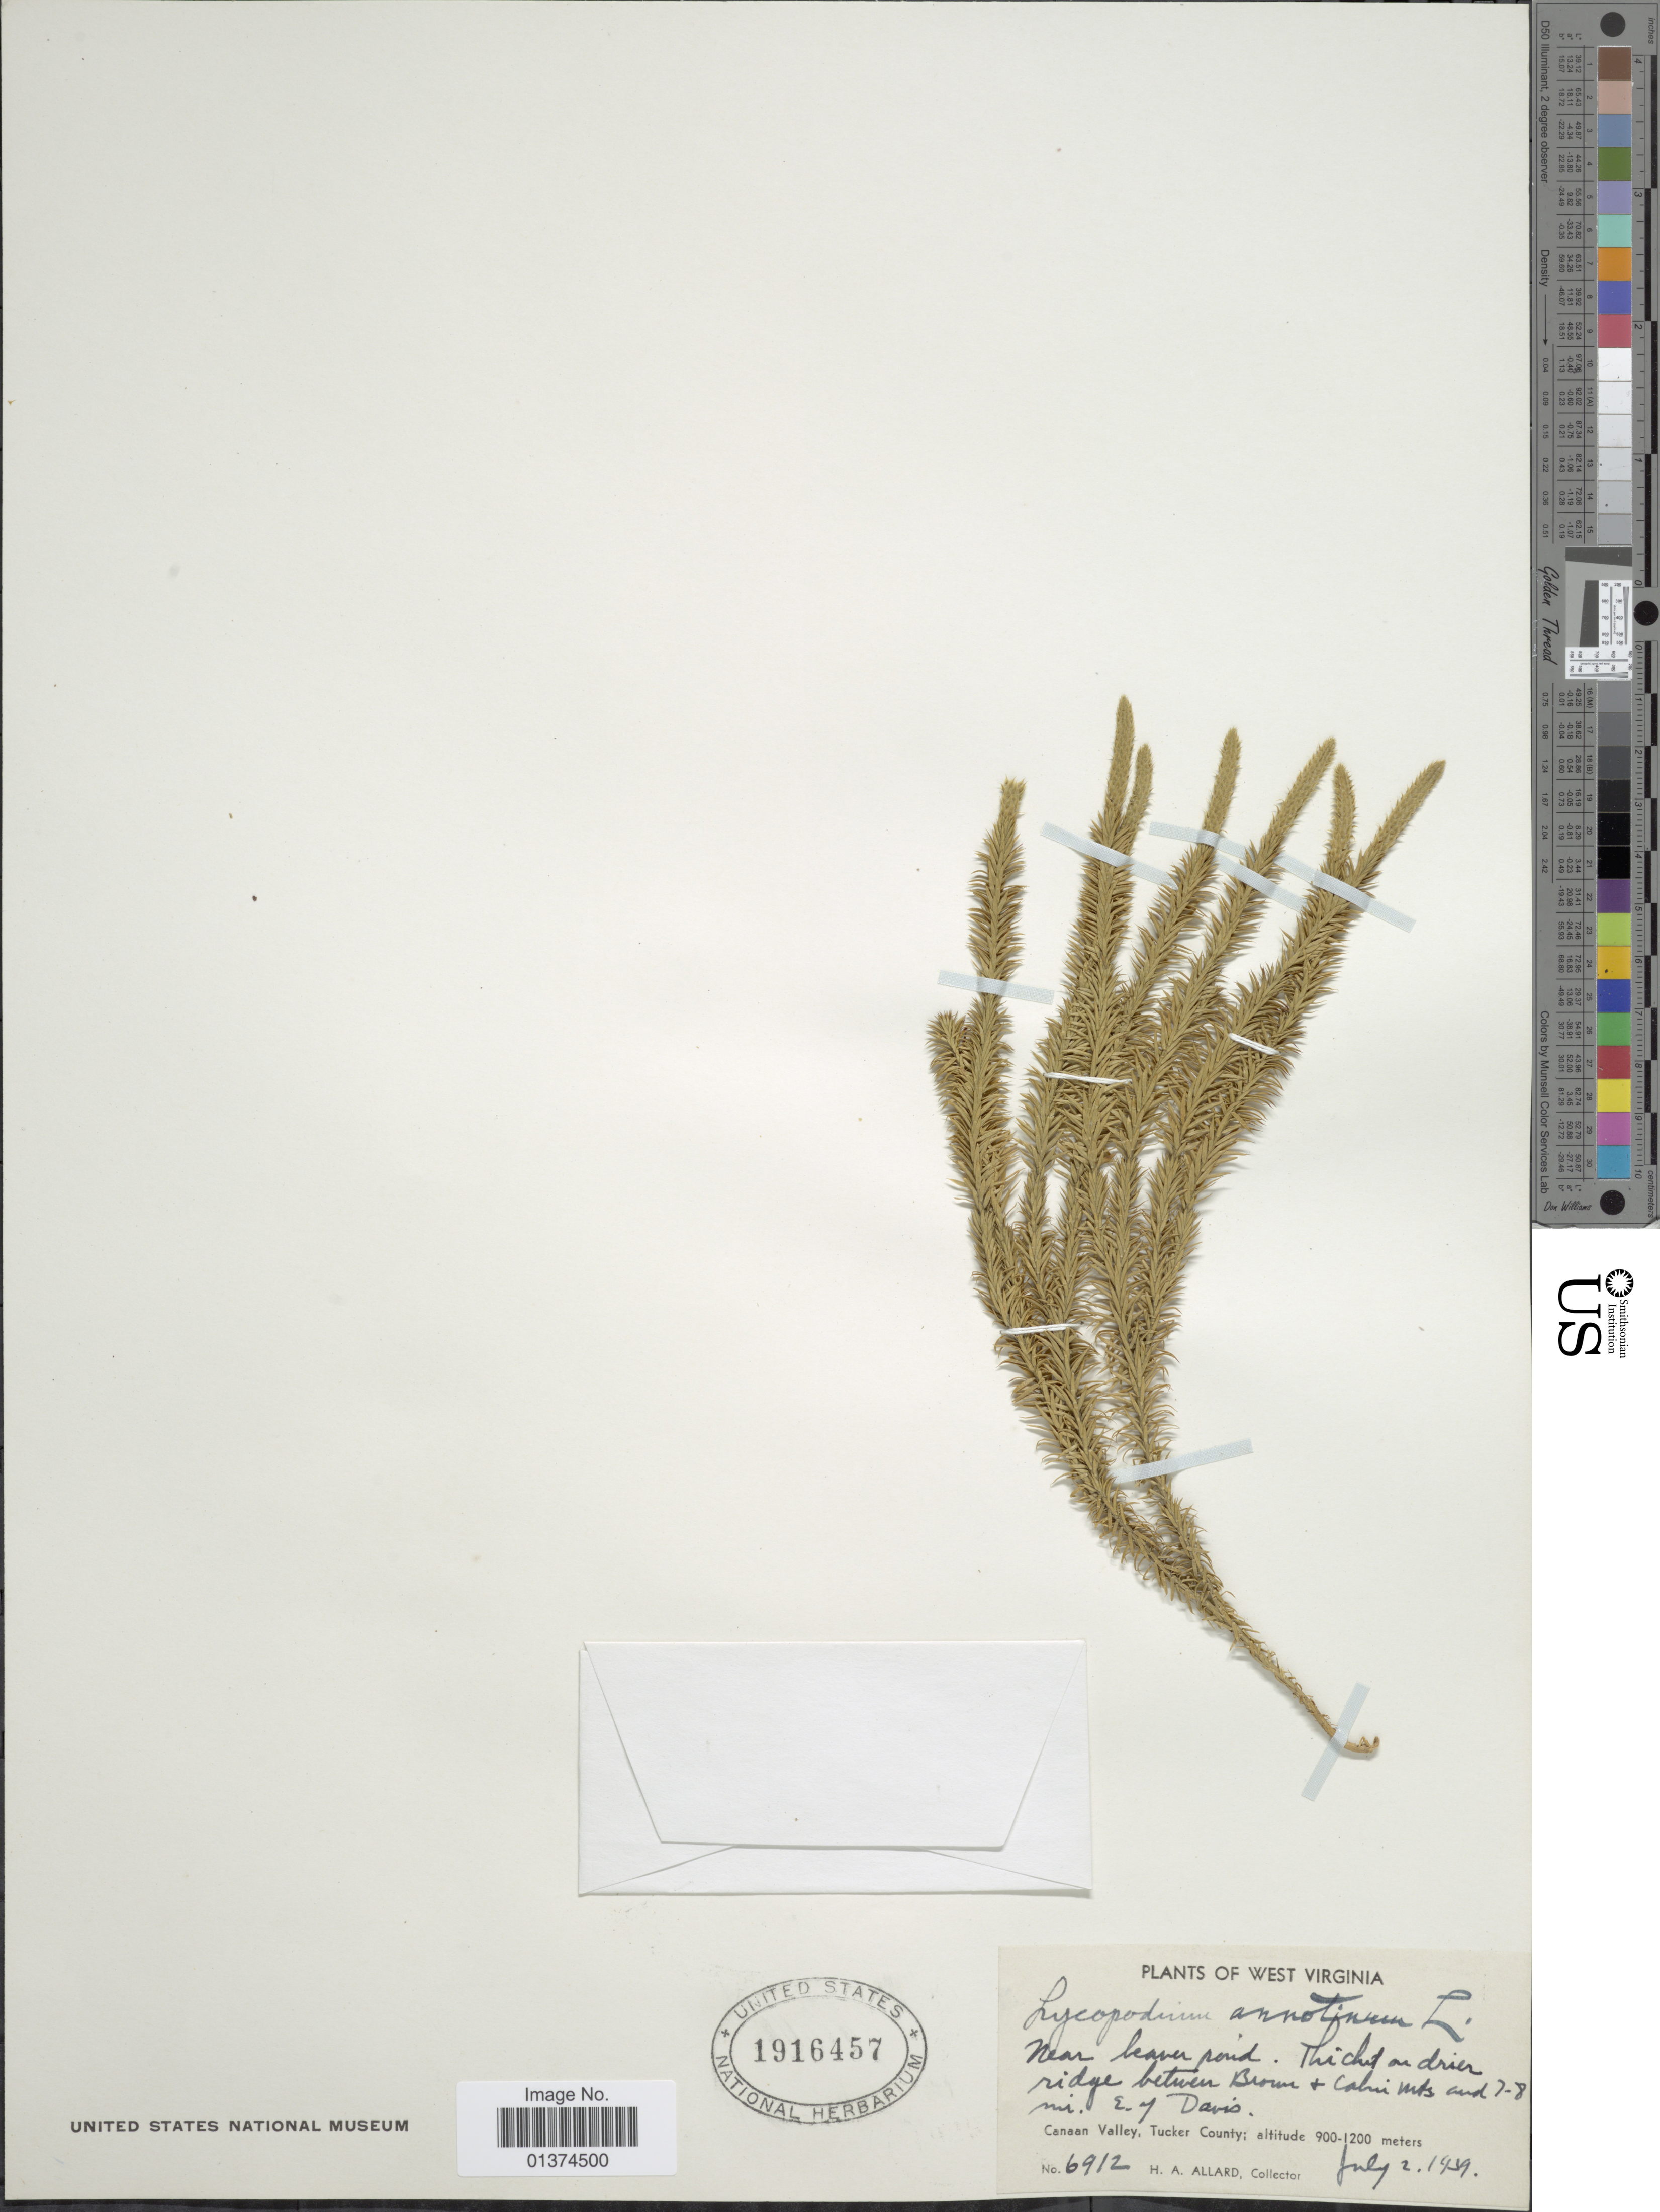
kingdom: Plantae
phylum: Tracheophyta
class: Lycopodiopsida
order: Lycopodiales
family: Lycopodiaceae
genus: Spinulum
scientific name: Spinulum annotinum subsp. annotinum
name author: (L.) A. Haines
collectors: H. A. Allard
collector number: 6912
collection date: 1939-07-02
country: United States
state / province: West Virginia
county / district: Tucker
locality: Near leaver pond. Thicht on drier rdige between Brown+ Calmi Mts and 7-8 mi, Canaan Valley, Tucker County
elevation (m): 900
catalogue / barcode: US 1916457